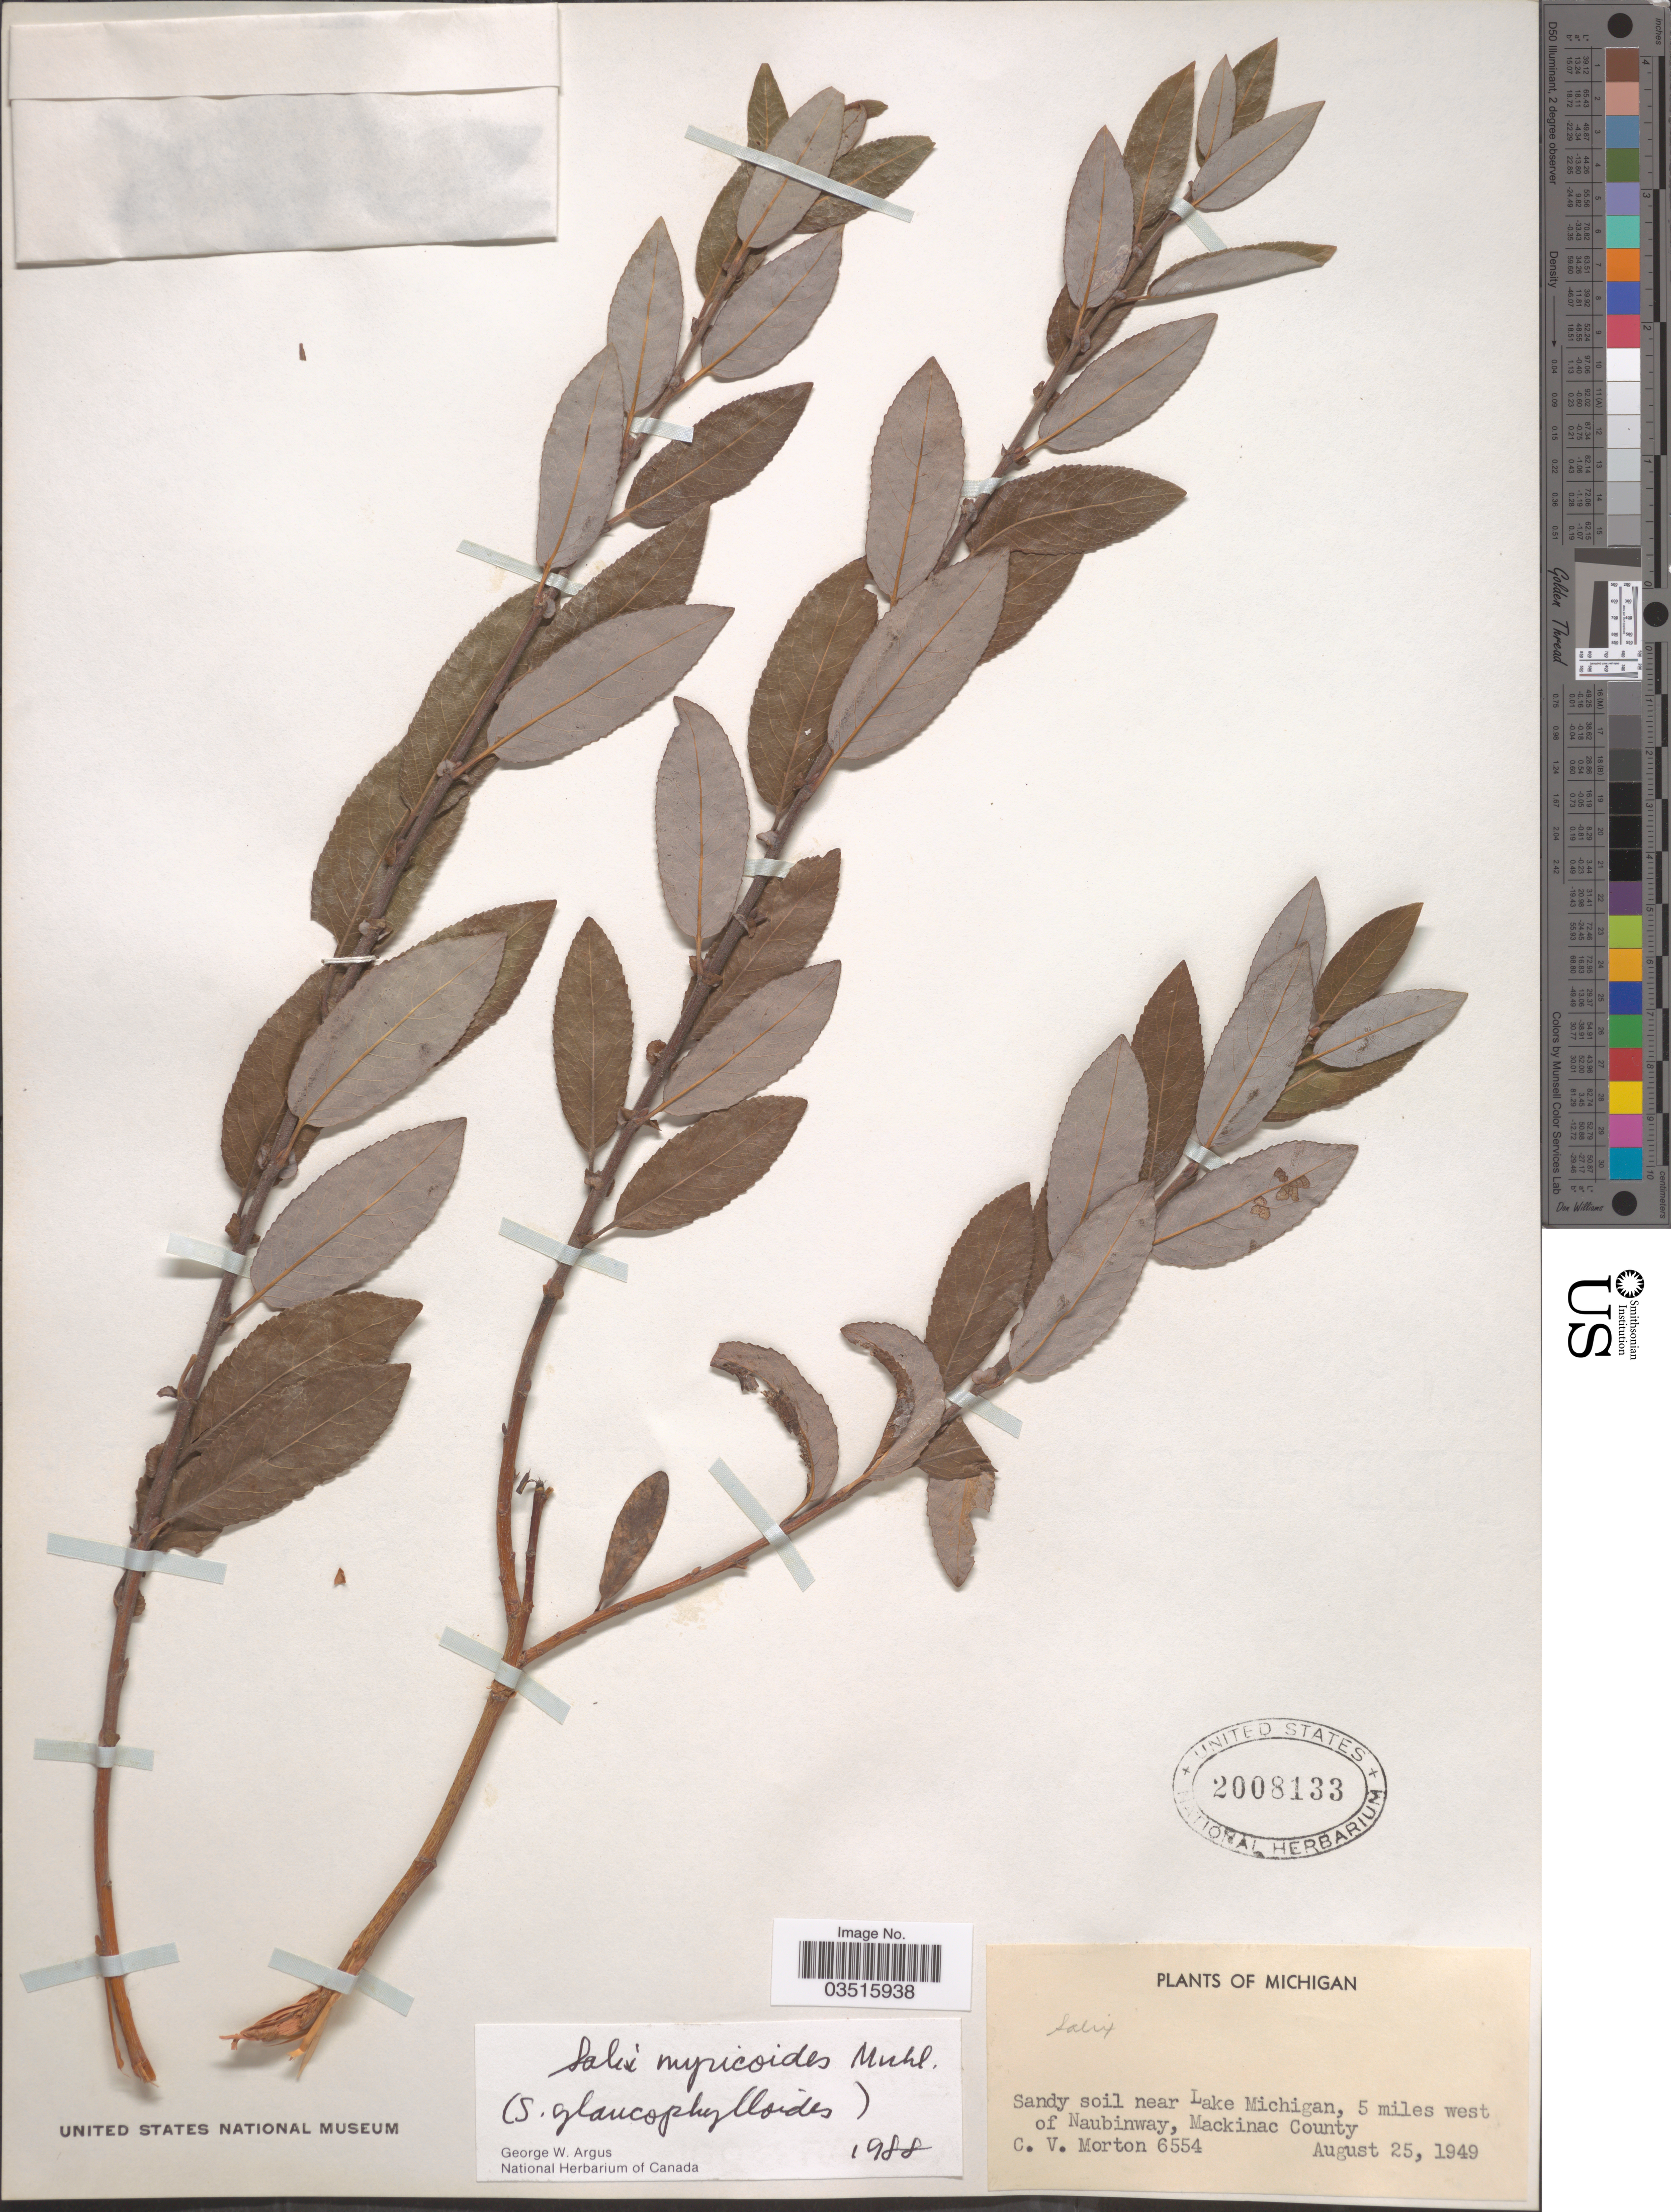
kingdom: Plantae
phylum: Tracheophyta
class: Magnoliopsida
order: Malpighiales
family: Salicaceae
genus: Salix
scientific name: Salix myricoides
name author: Muhl.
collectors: C. V. Morton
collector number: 6554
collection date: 1949-08-25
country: United States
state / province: Michigan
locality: Sandy soil near Lake Michigan, 5 miles west of Naubinway, Mackinac County.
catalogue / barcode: US 2008133